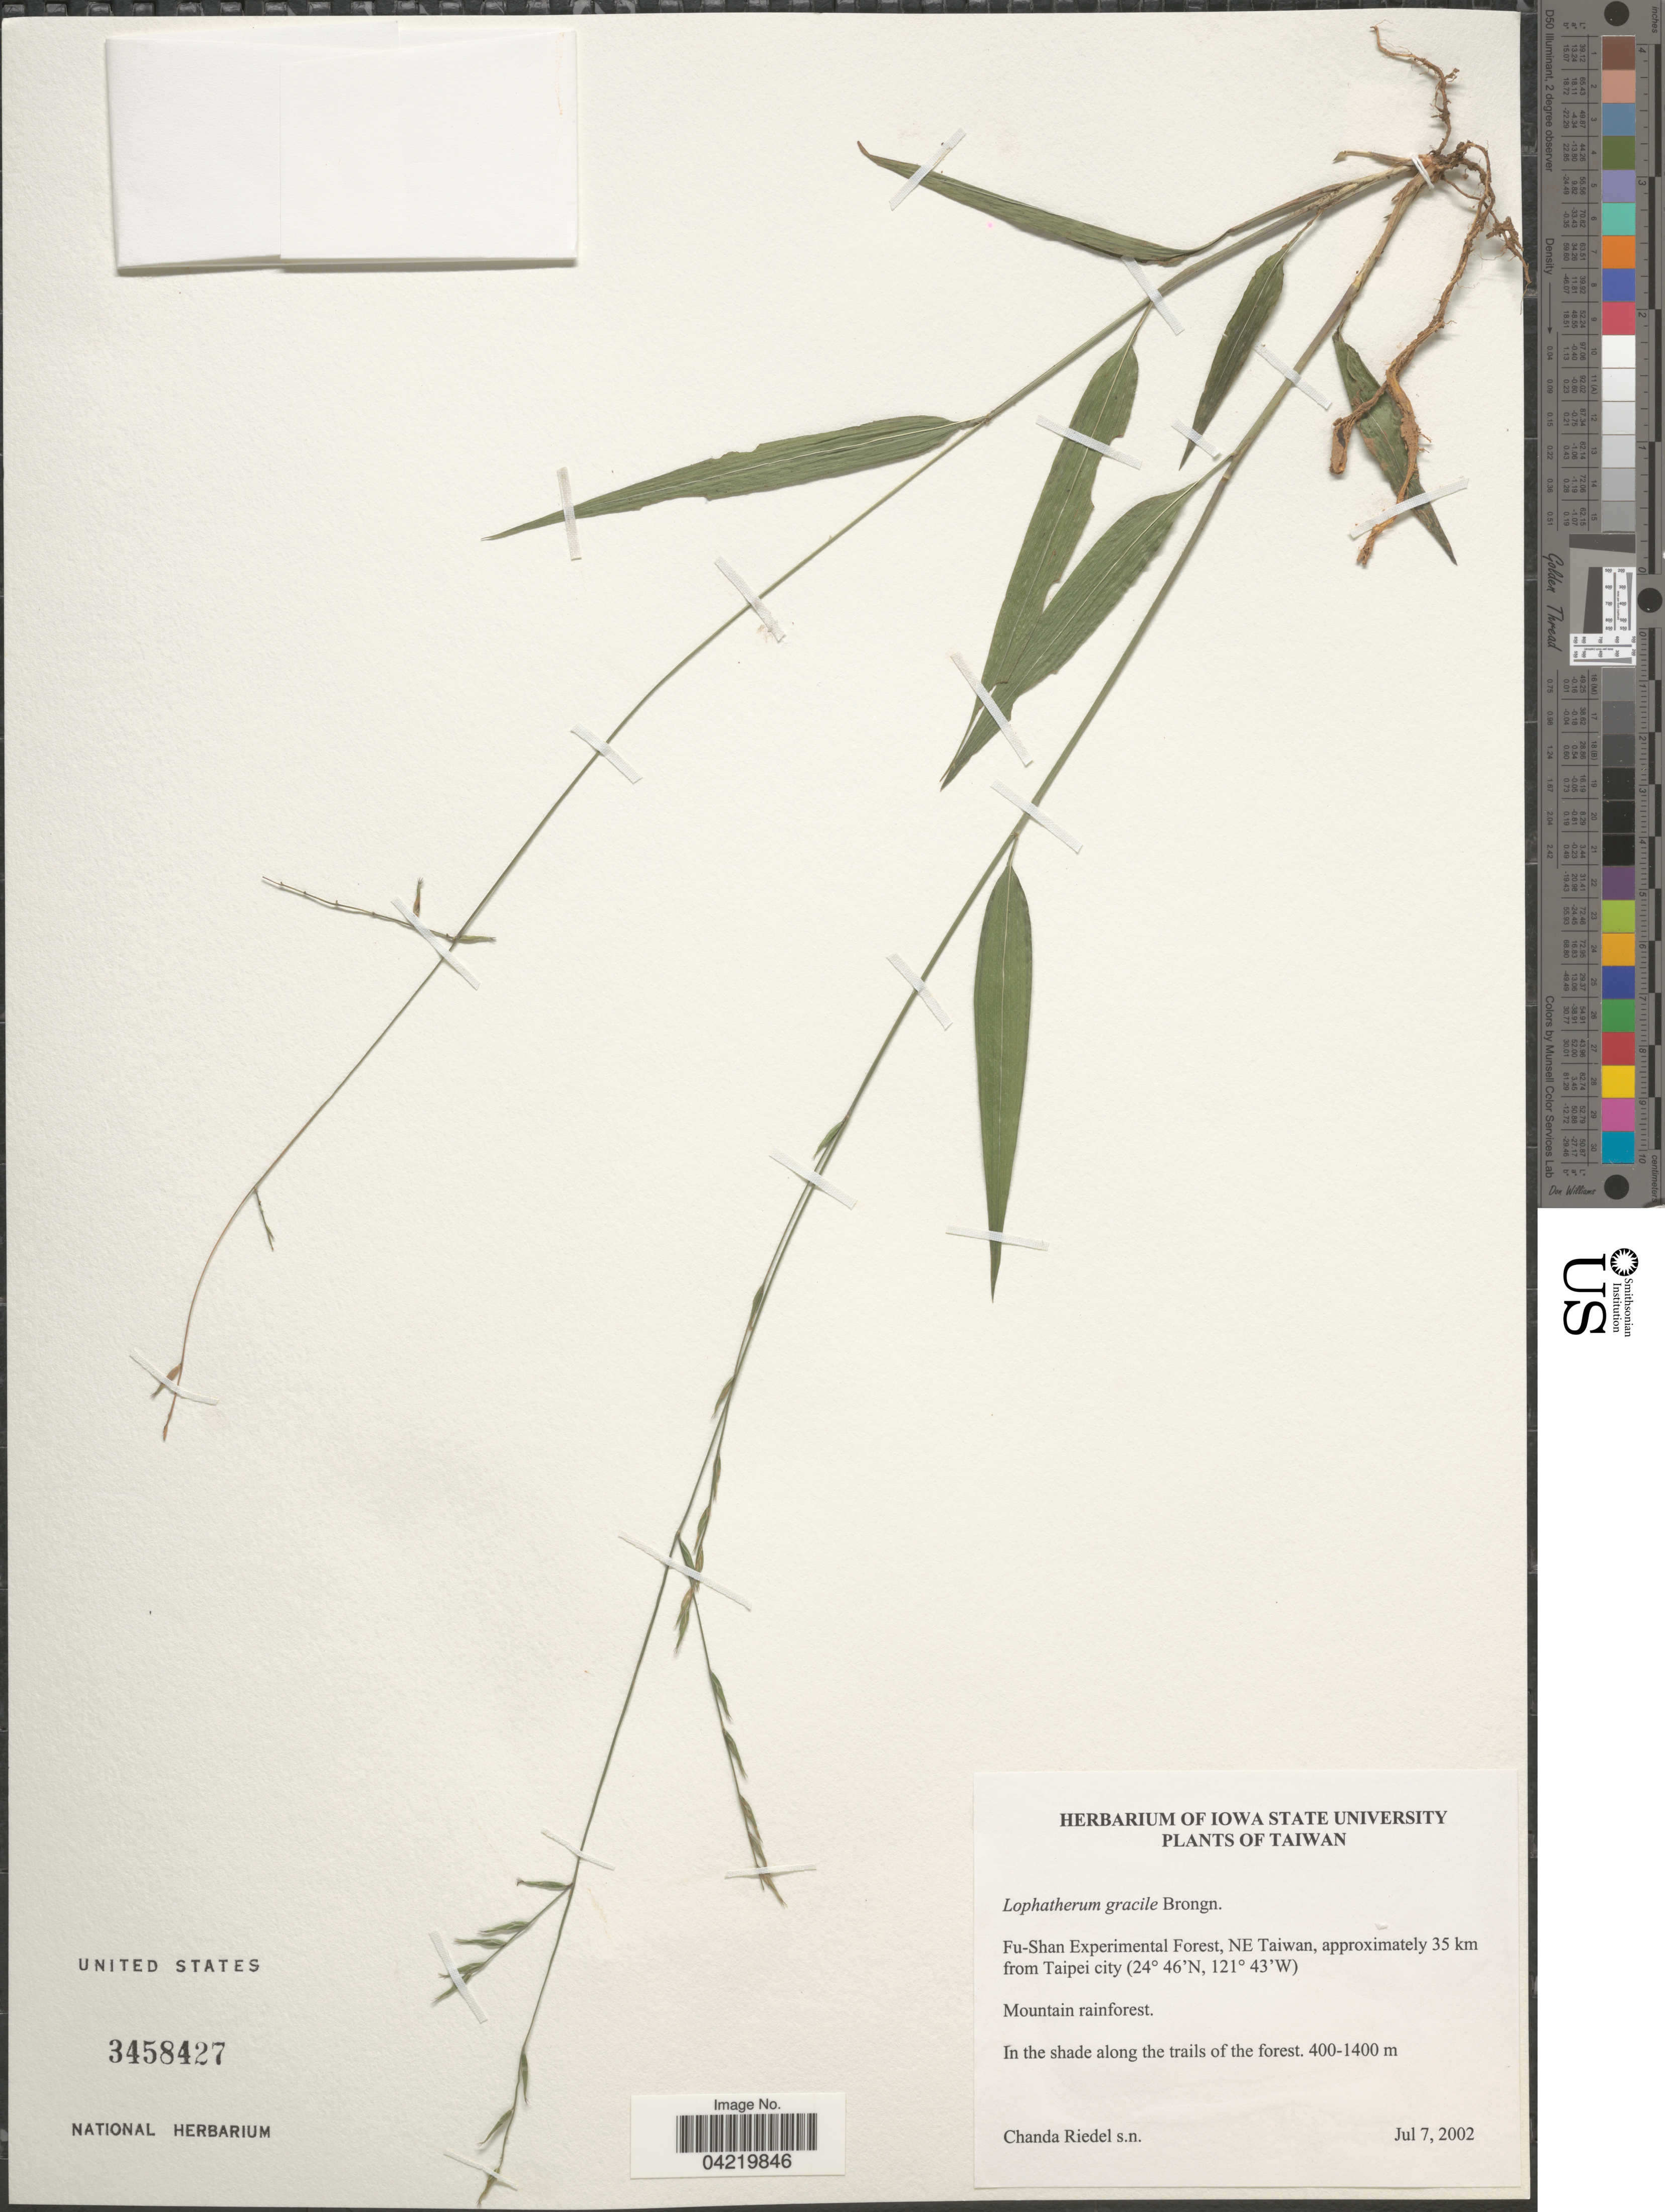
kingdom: Plantae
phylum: Tracheophyta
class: Liliopsida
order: Poales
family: Poaceae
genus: Lophatherum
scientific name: Lophatherum gracile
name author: Brongn.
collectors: C. Riedel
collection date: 2002-07-07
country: Taiwan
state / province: Taipei City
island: Taiwan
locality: Fu-Shan Experimental Forest, NE Taiwan, approximately 35 km from Taipei city. Mountain rainforest. In the shade along the trails of the forest.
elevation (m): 400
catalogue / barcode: US 3458427